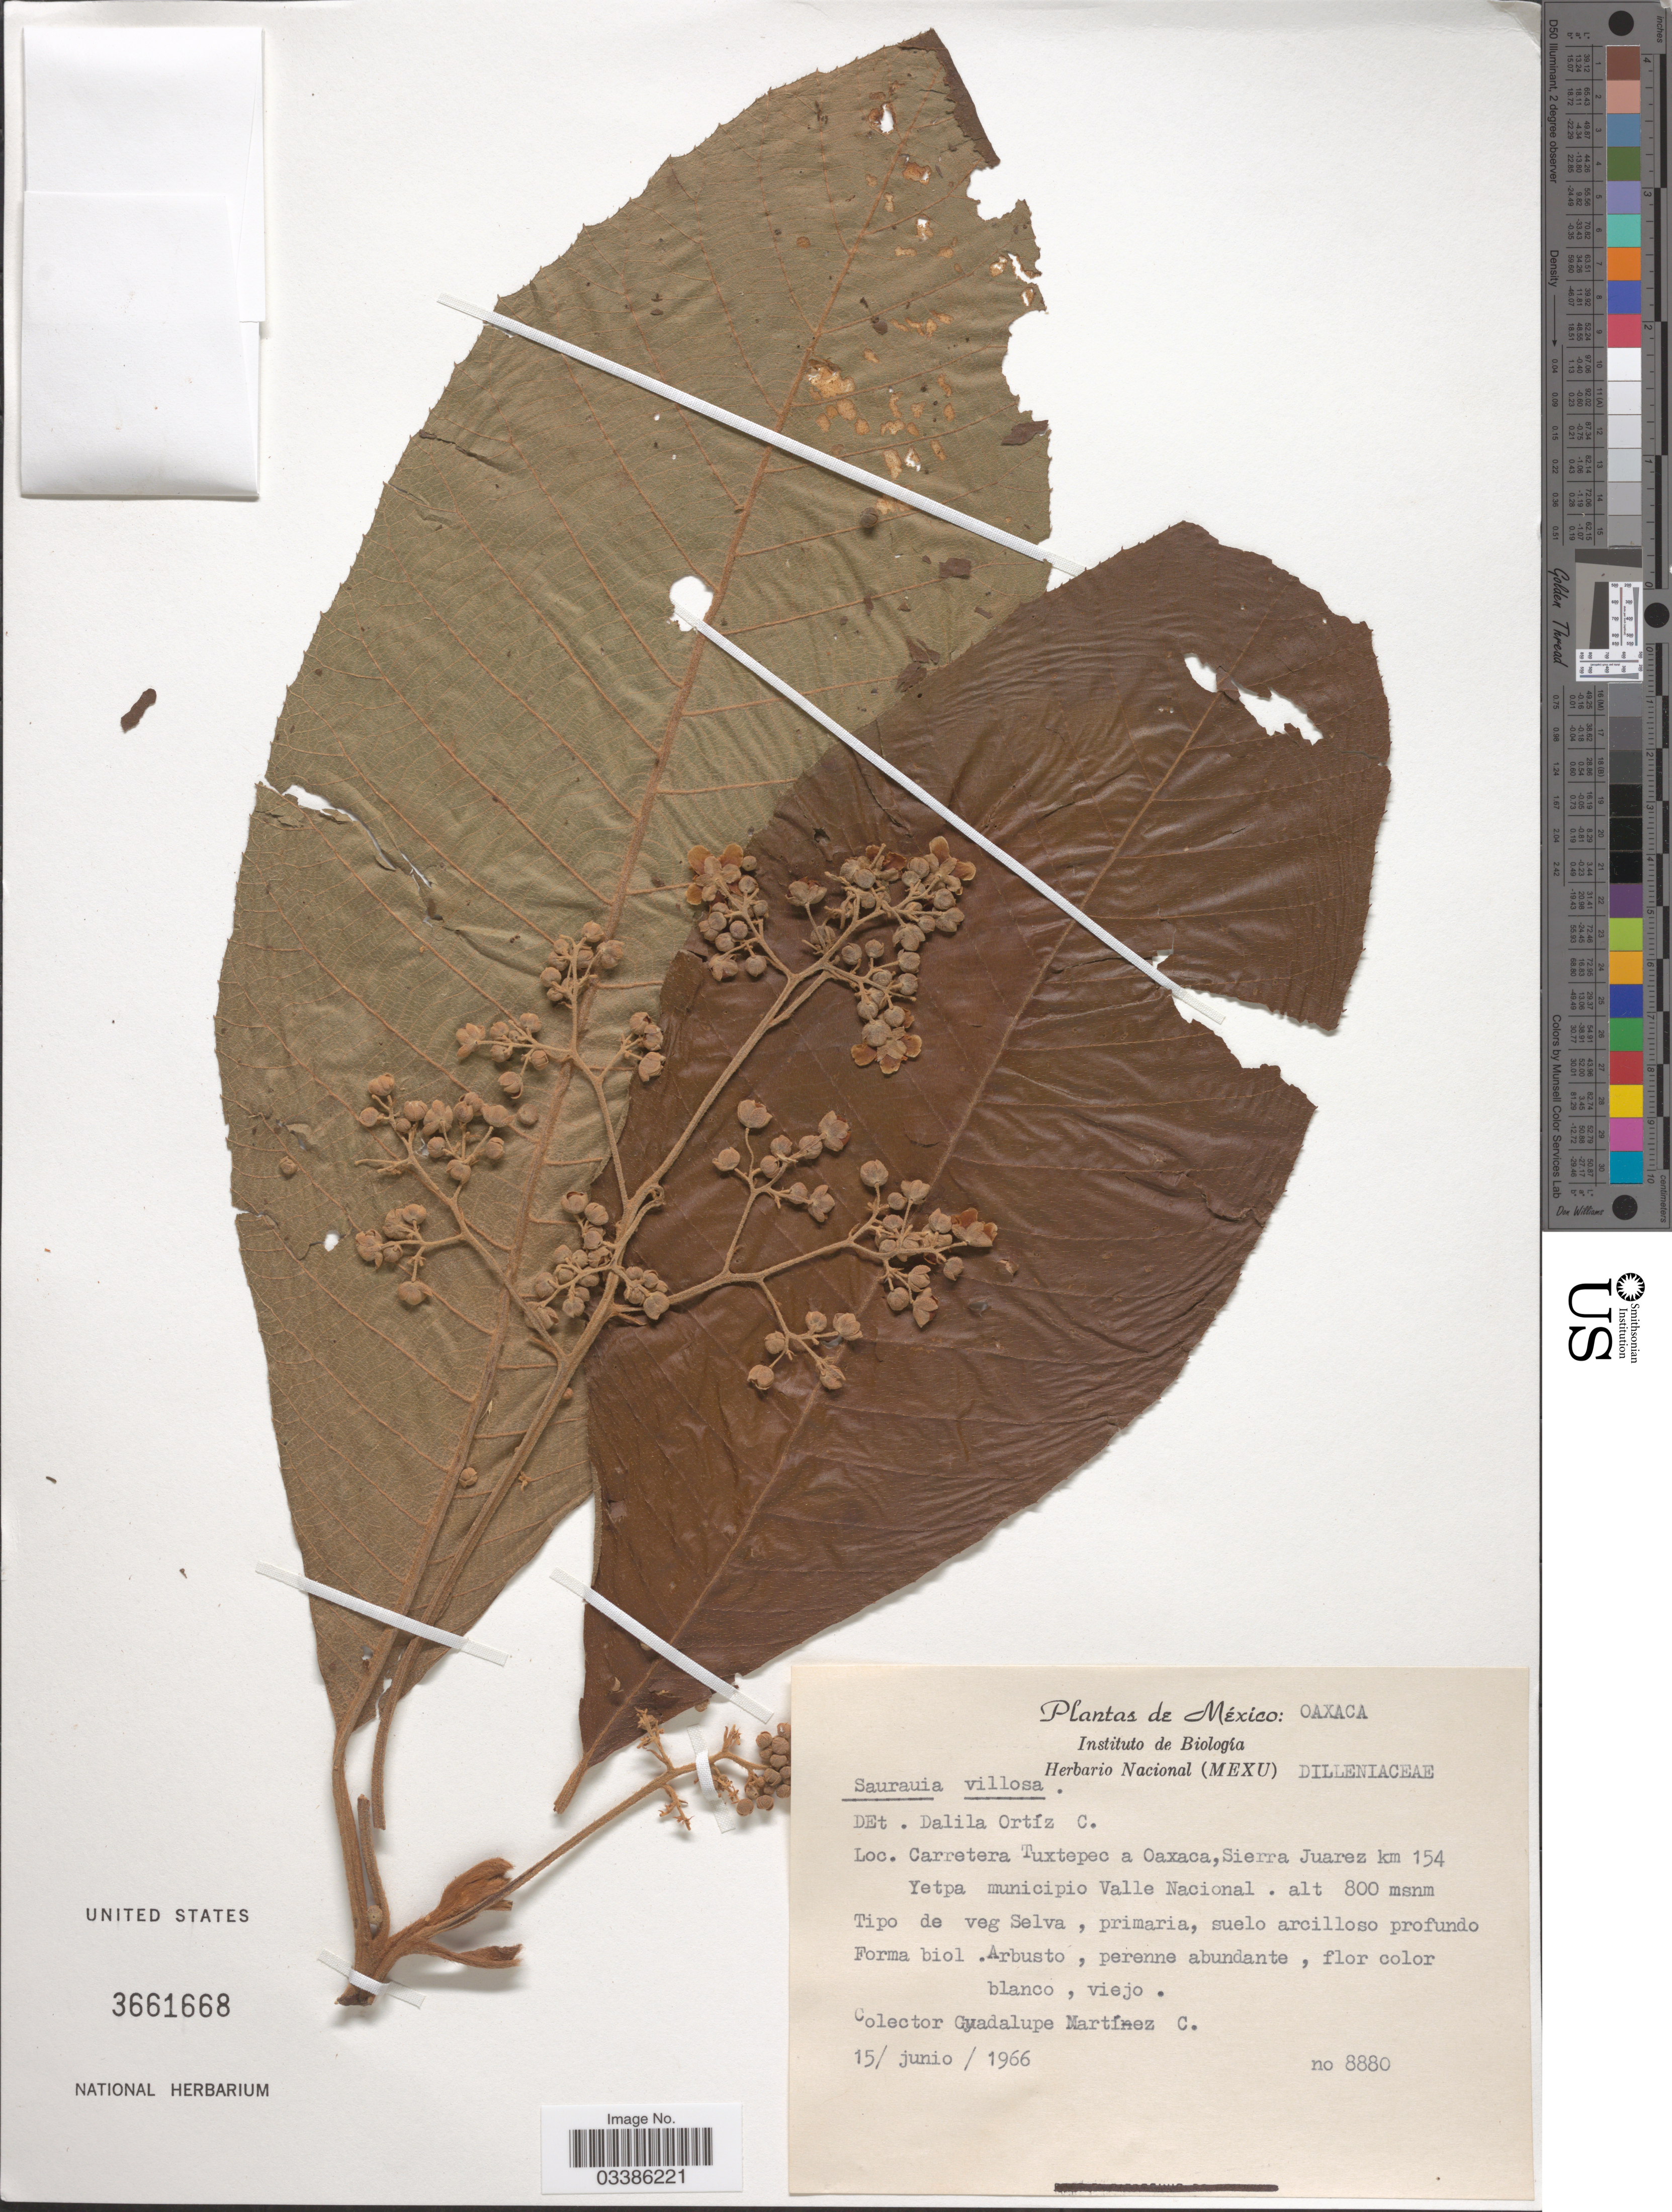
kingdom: Plantae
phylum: Tracheophyta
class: Magnoliopsida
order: Ericales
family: Actinidiaceae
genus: Saurauia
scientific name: Saurauia villosa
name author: DC.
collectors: G. Martinez C.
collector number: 8880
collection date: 1966-06-15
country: Mexico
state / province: Oaxaca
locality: Carretera Tuxtepec a Oaxaca, Sierra Juarez km 154 Yepta municipio Valle Nacional.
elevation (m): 800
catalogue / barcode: US 3661668